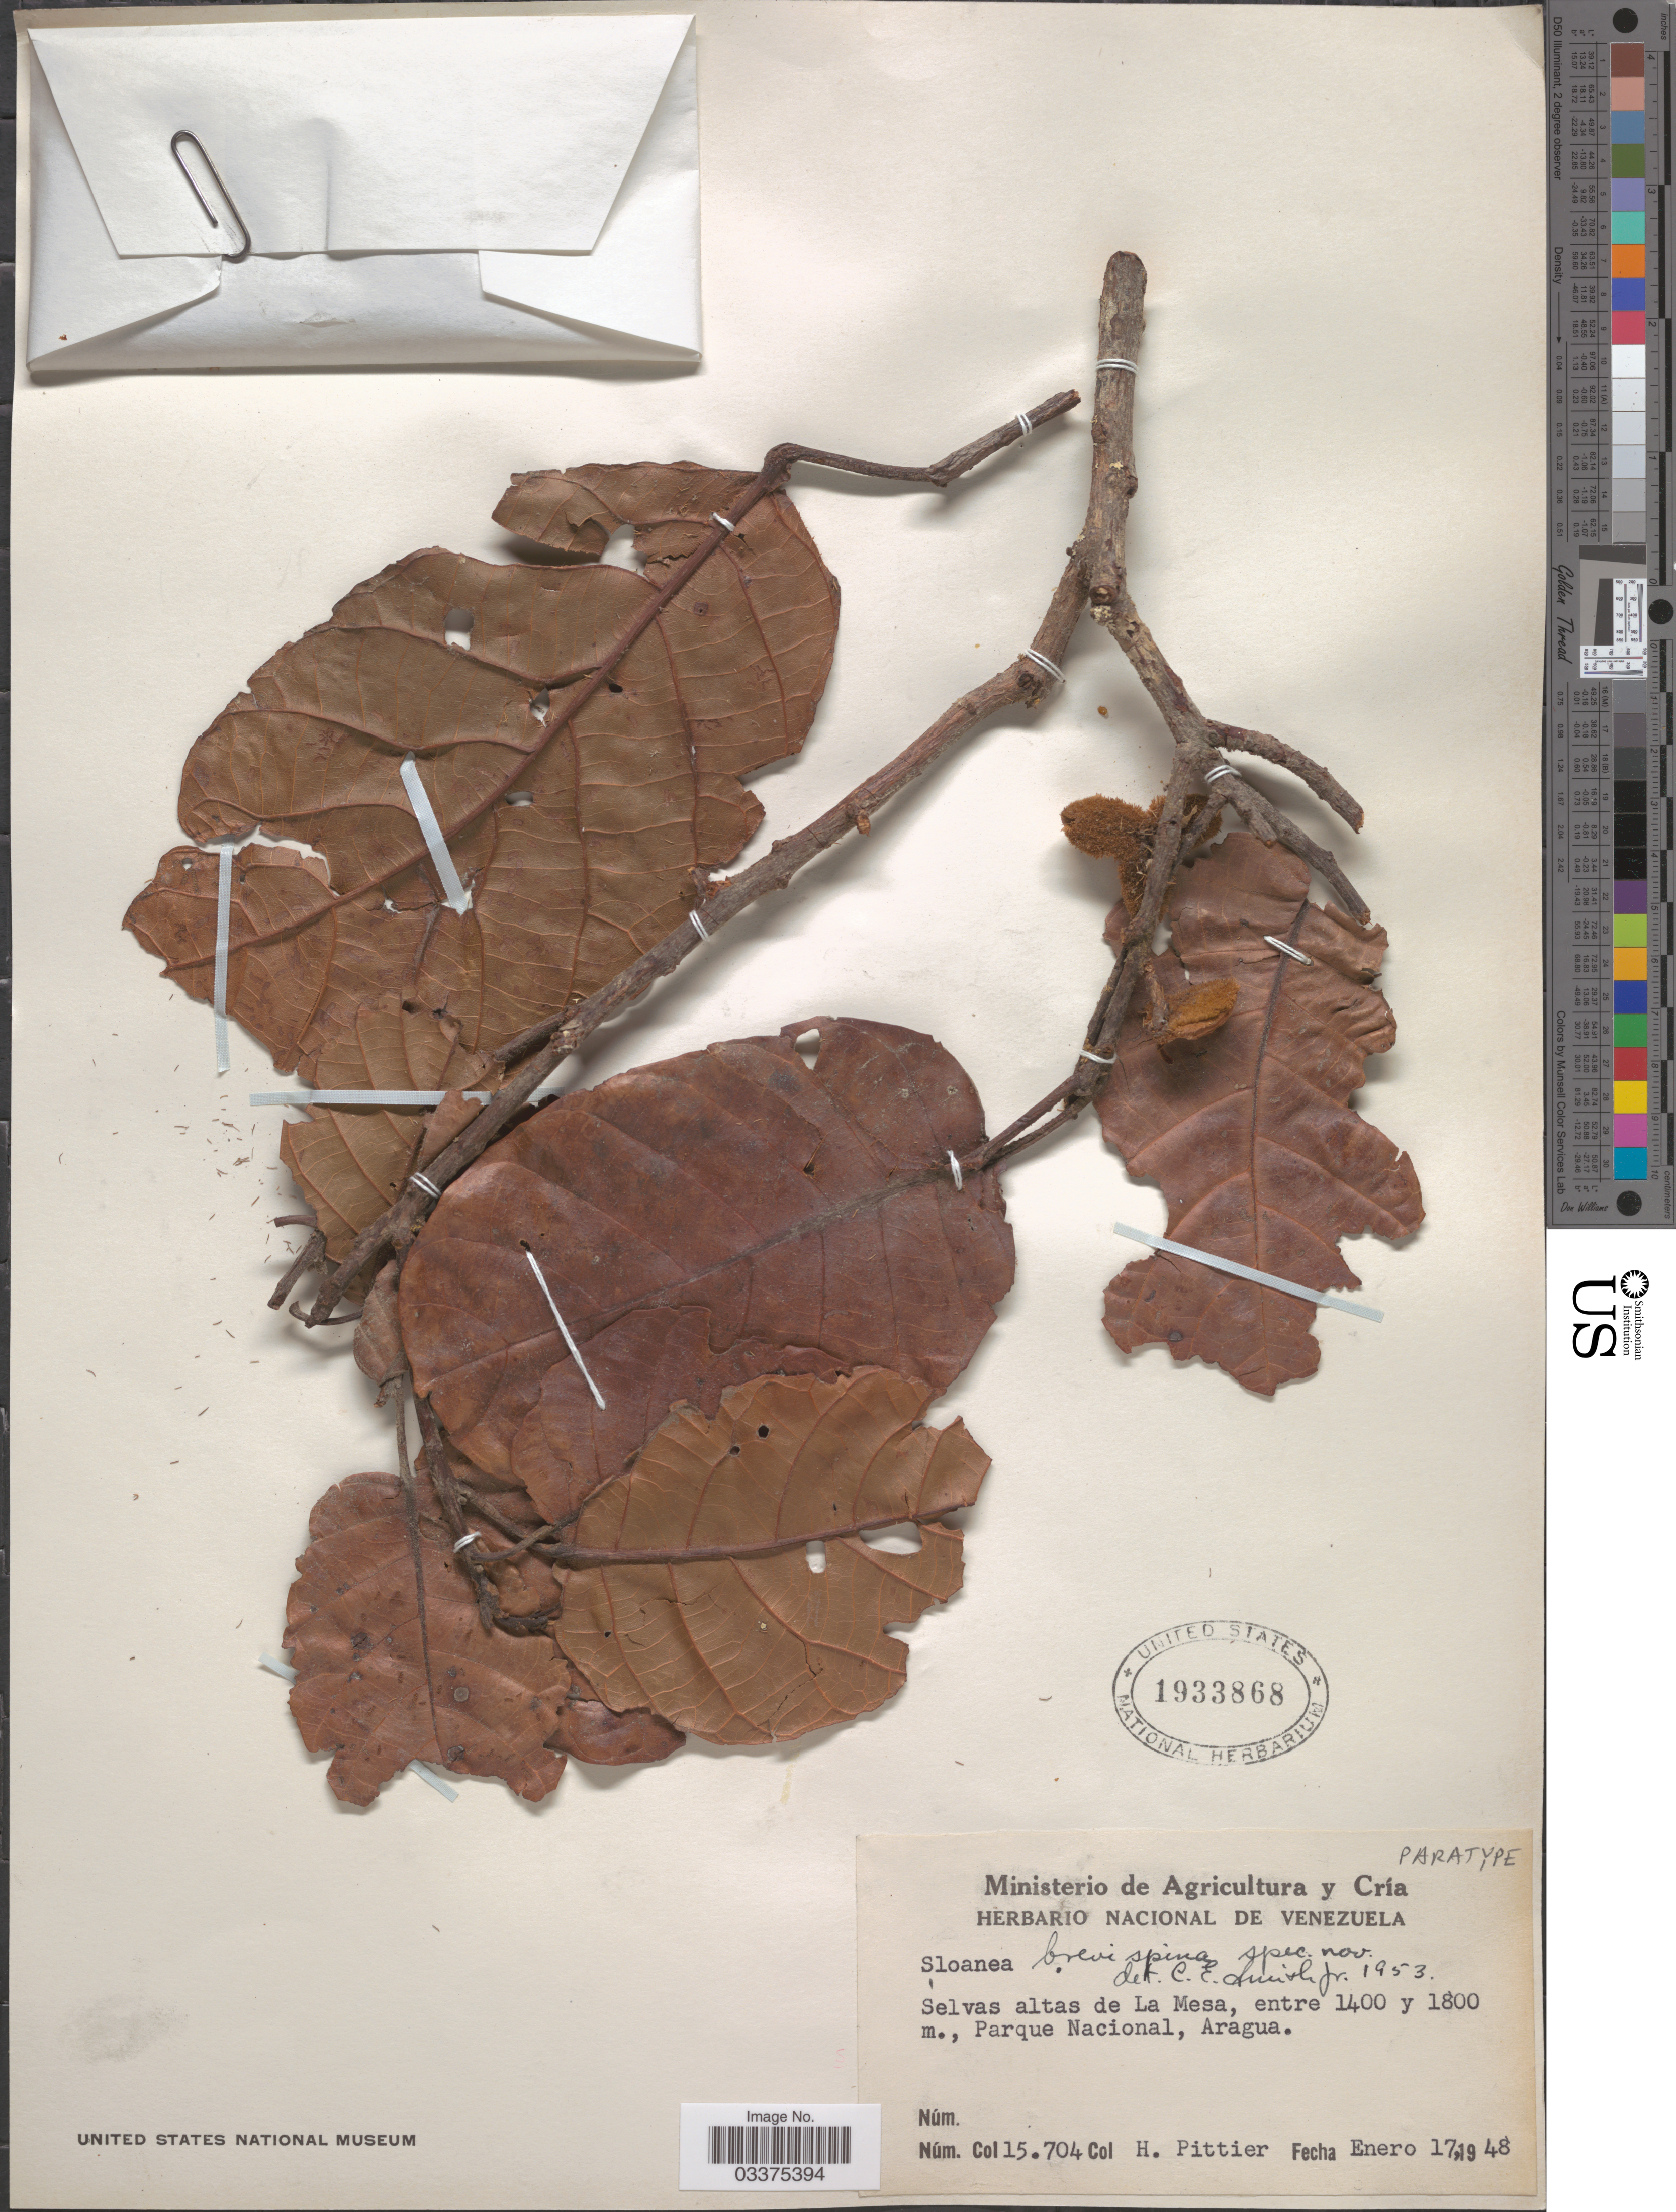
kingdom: Plantae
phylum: Tracheophyta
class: Magnoliopsida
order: Oxalidales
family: Elaeocarpaceae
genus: Sloanea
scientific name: Sloanea brevispina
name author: Earle Sm.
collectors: H. F. Pittier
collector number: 15704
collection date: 1948-01-17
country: Venezuela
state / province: Aragua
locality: Selva altas de La Mesa, Parque Nacional.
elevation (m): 1400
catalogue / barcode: US 1933868